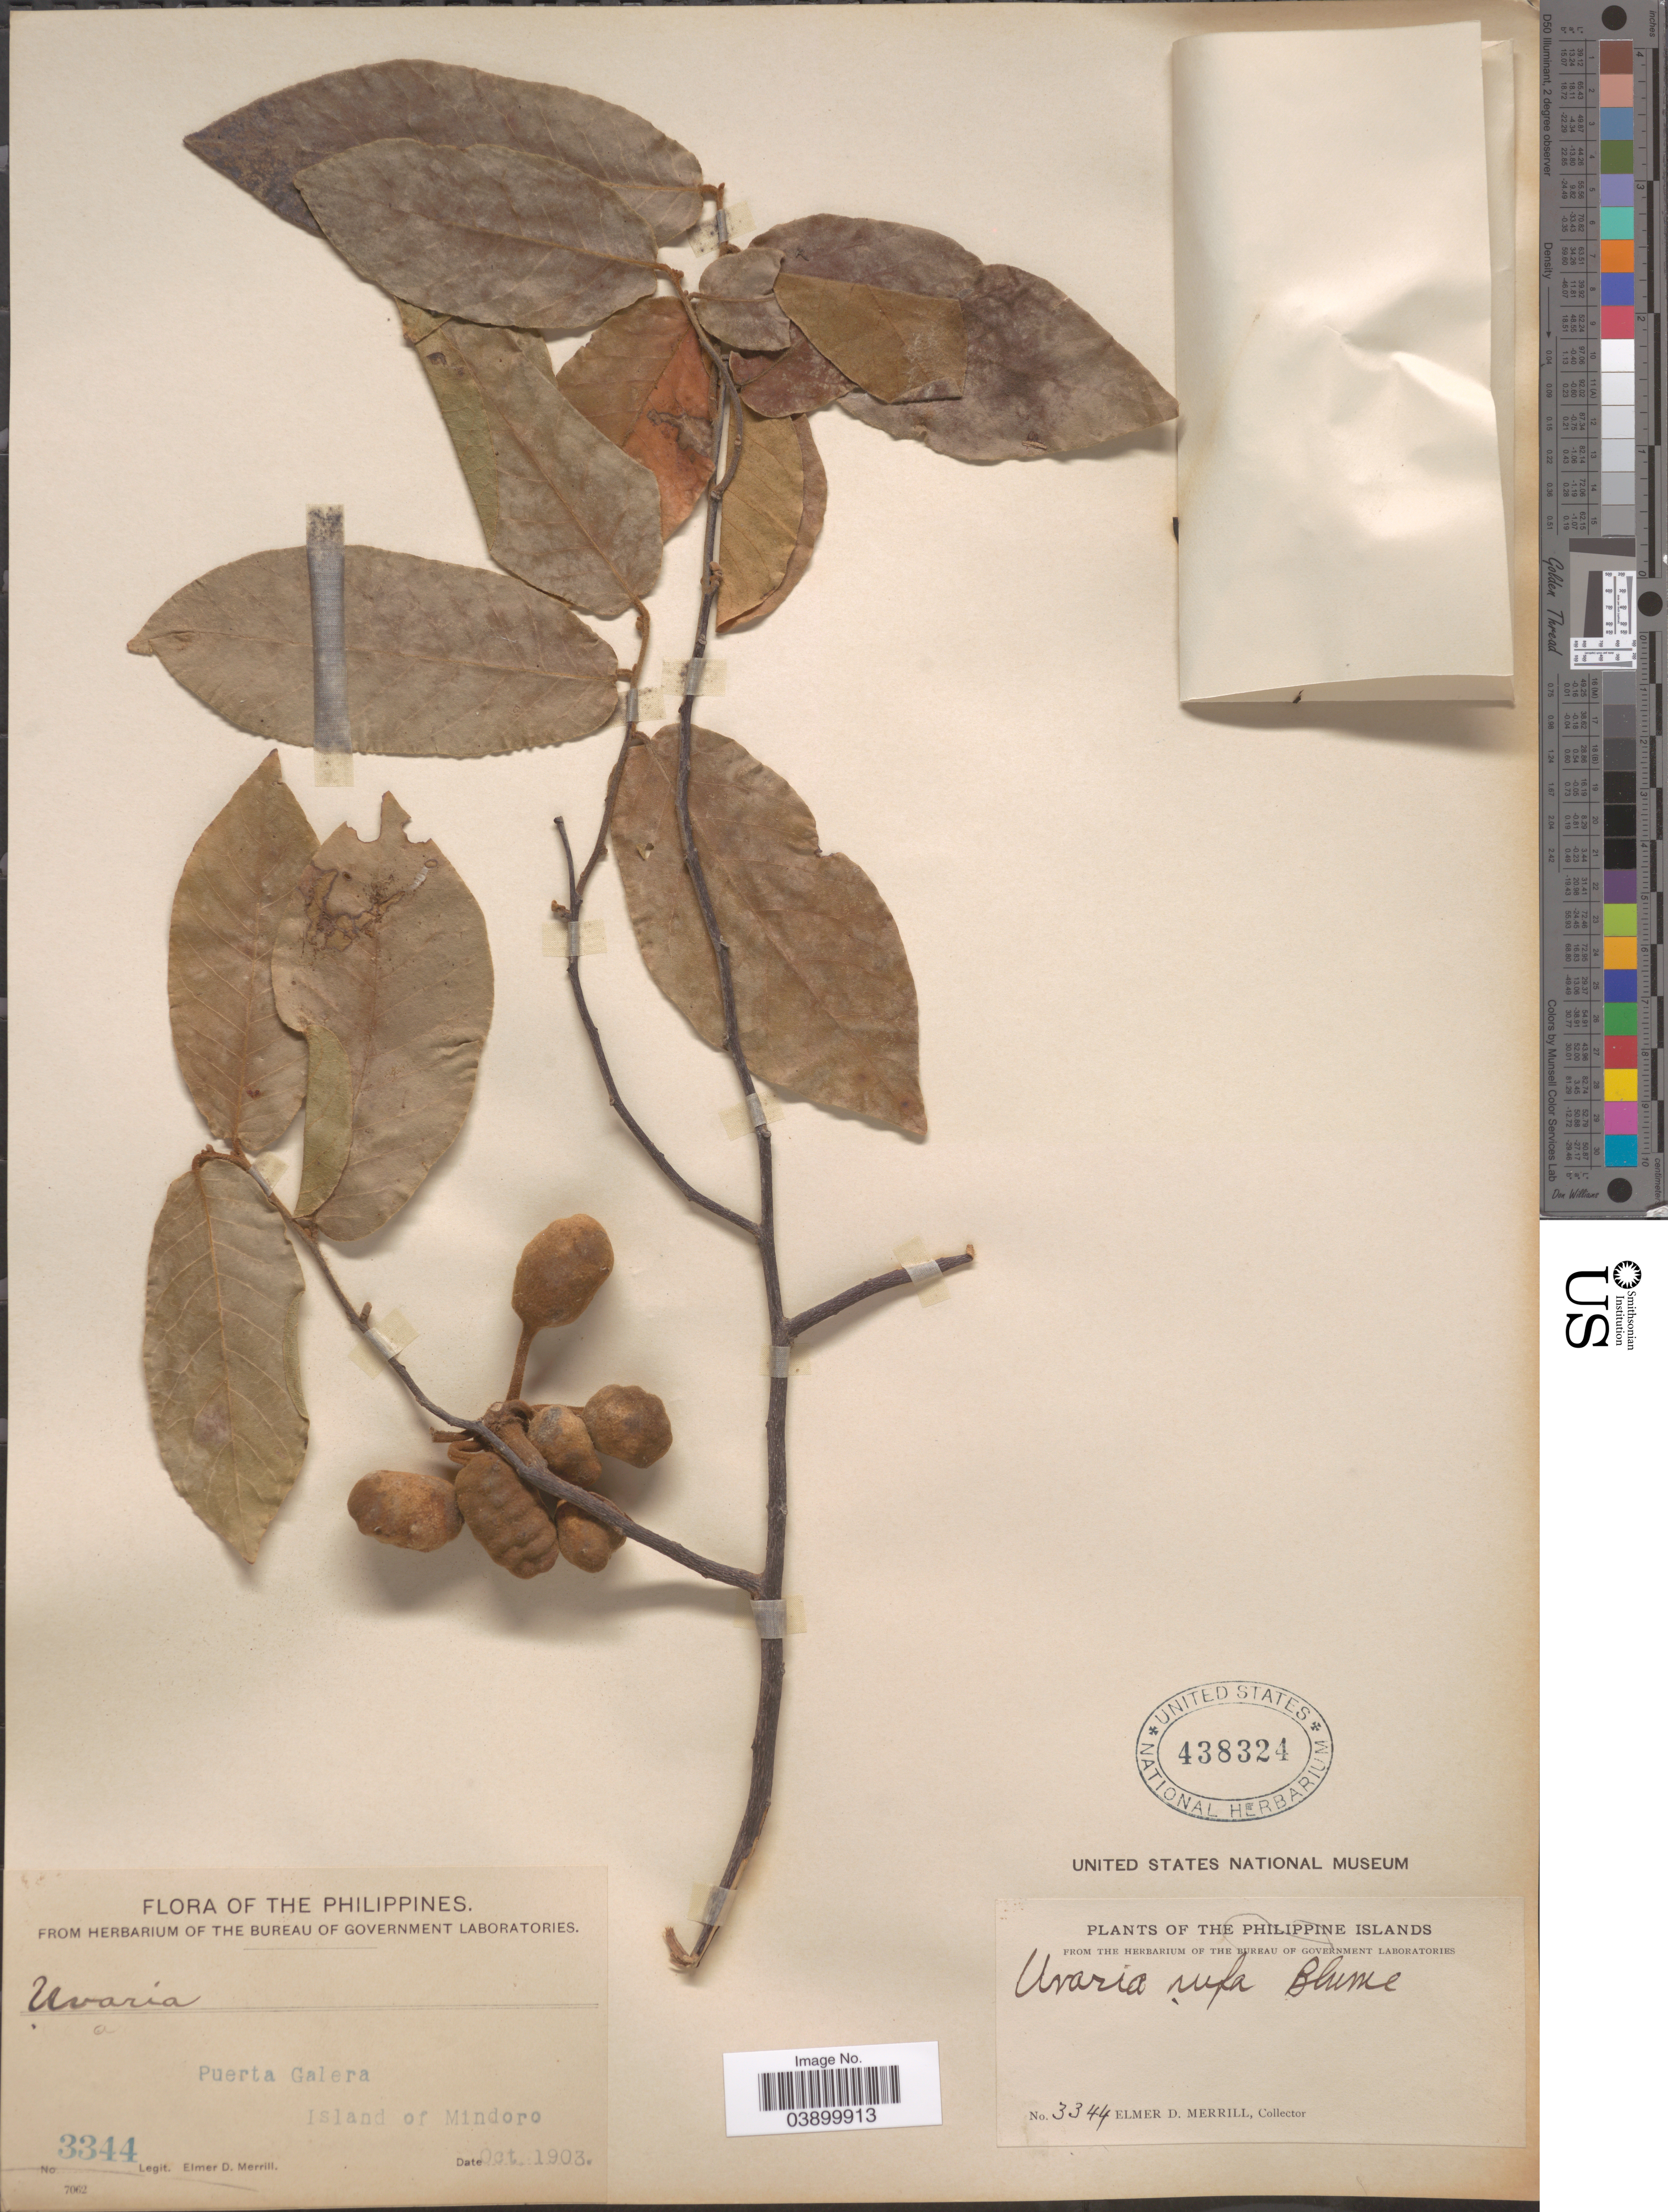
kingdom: Plantae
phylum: Tracheophyta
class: Magnoliopsida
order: Magnoliales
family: Annonaceae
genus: Uvaria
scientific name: Uvaria rufa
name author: Blume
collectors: E. D. Merrill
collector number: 3344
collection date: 1903-10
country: Philippines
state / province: Mimaropa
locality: Philippine Islands. Puerta Galera. Island of Mindoro.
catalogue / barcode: US 438324